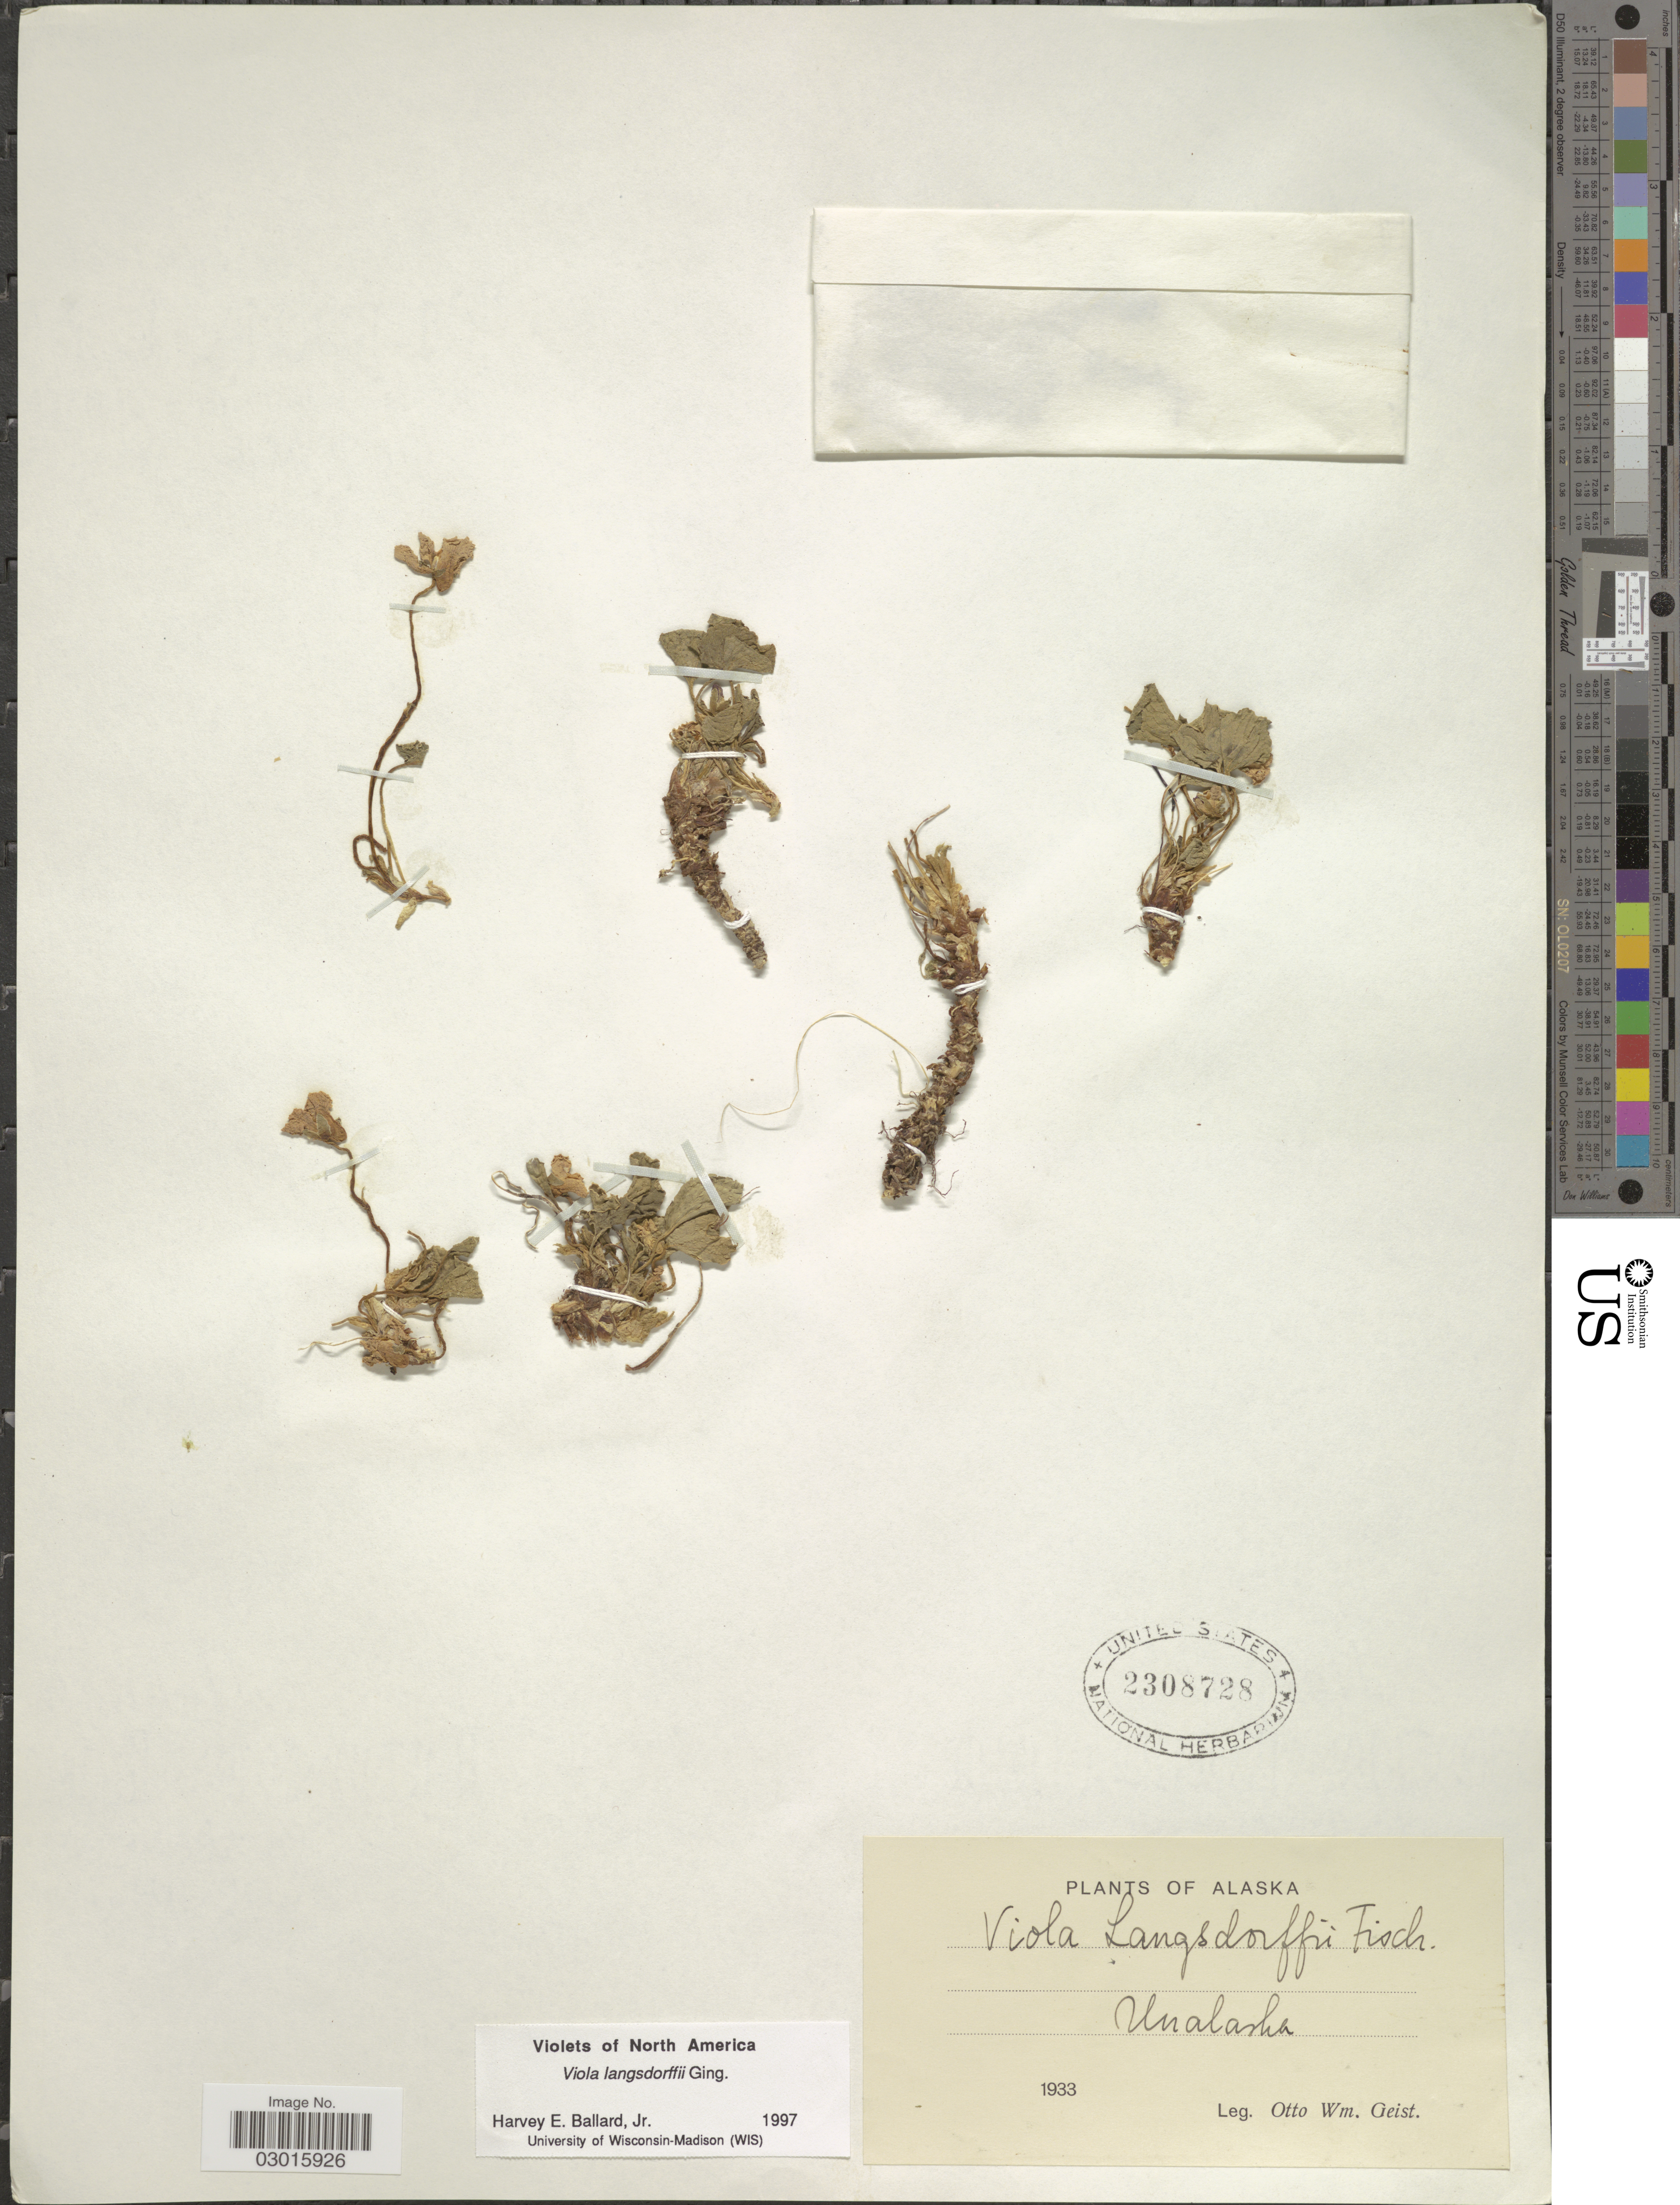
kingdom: Plantae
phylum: Tracheophyta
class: Magnoliopsida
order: Malpighiales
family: Violaceae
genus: Viola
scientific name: Viola langsdorffii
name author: Fisch. ex Ging.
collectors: O. Geist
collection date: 1933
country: United States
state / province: Alaska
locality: Unalaska.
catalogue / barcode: US 2308728